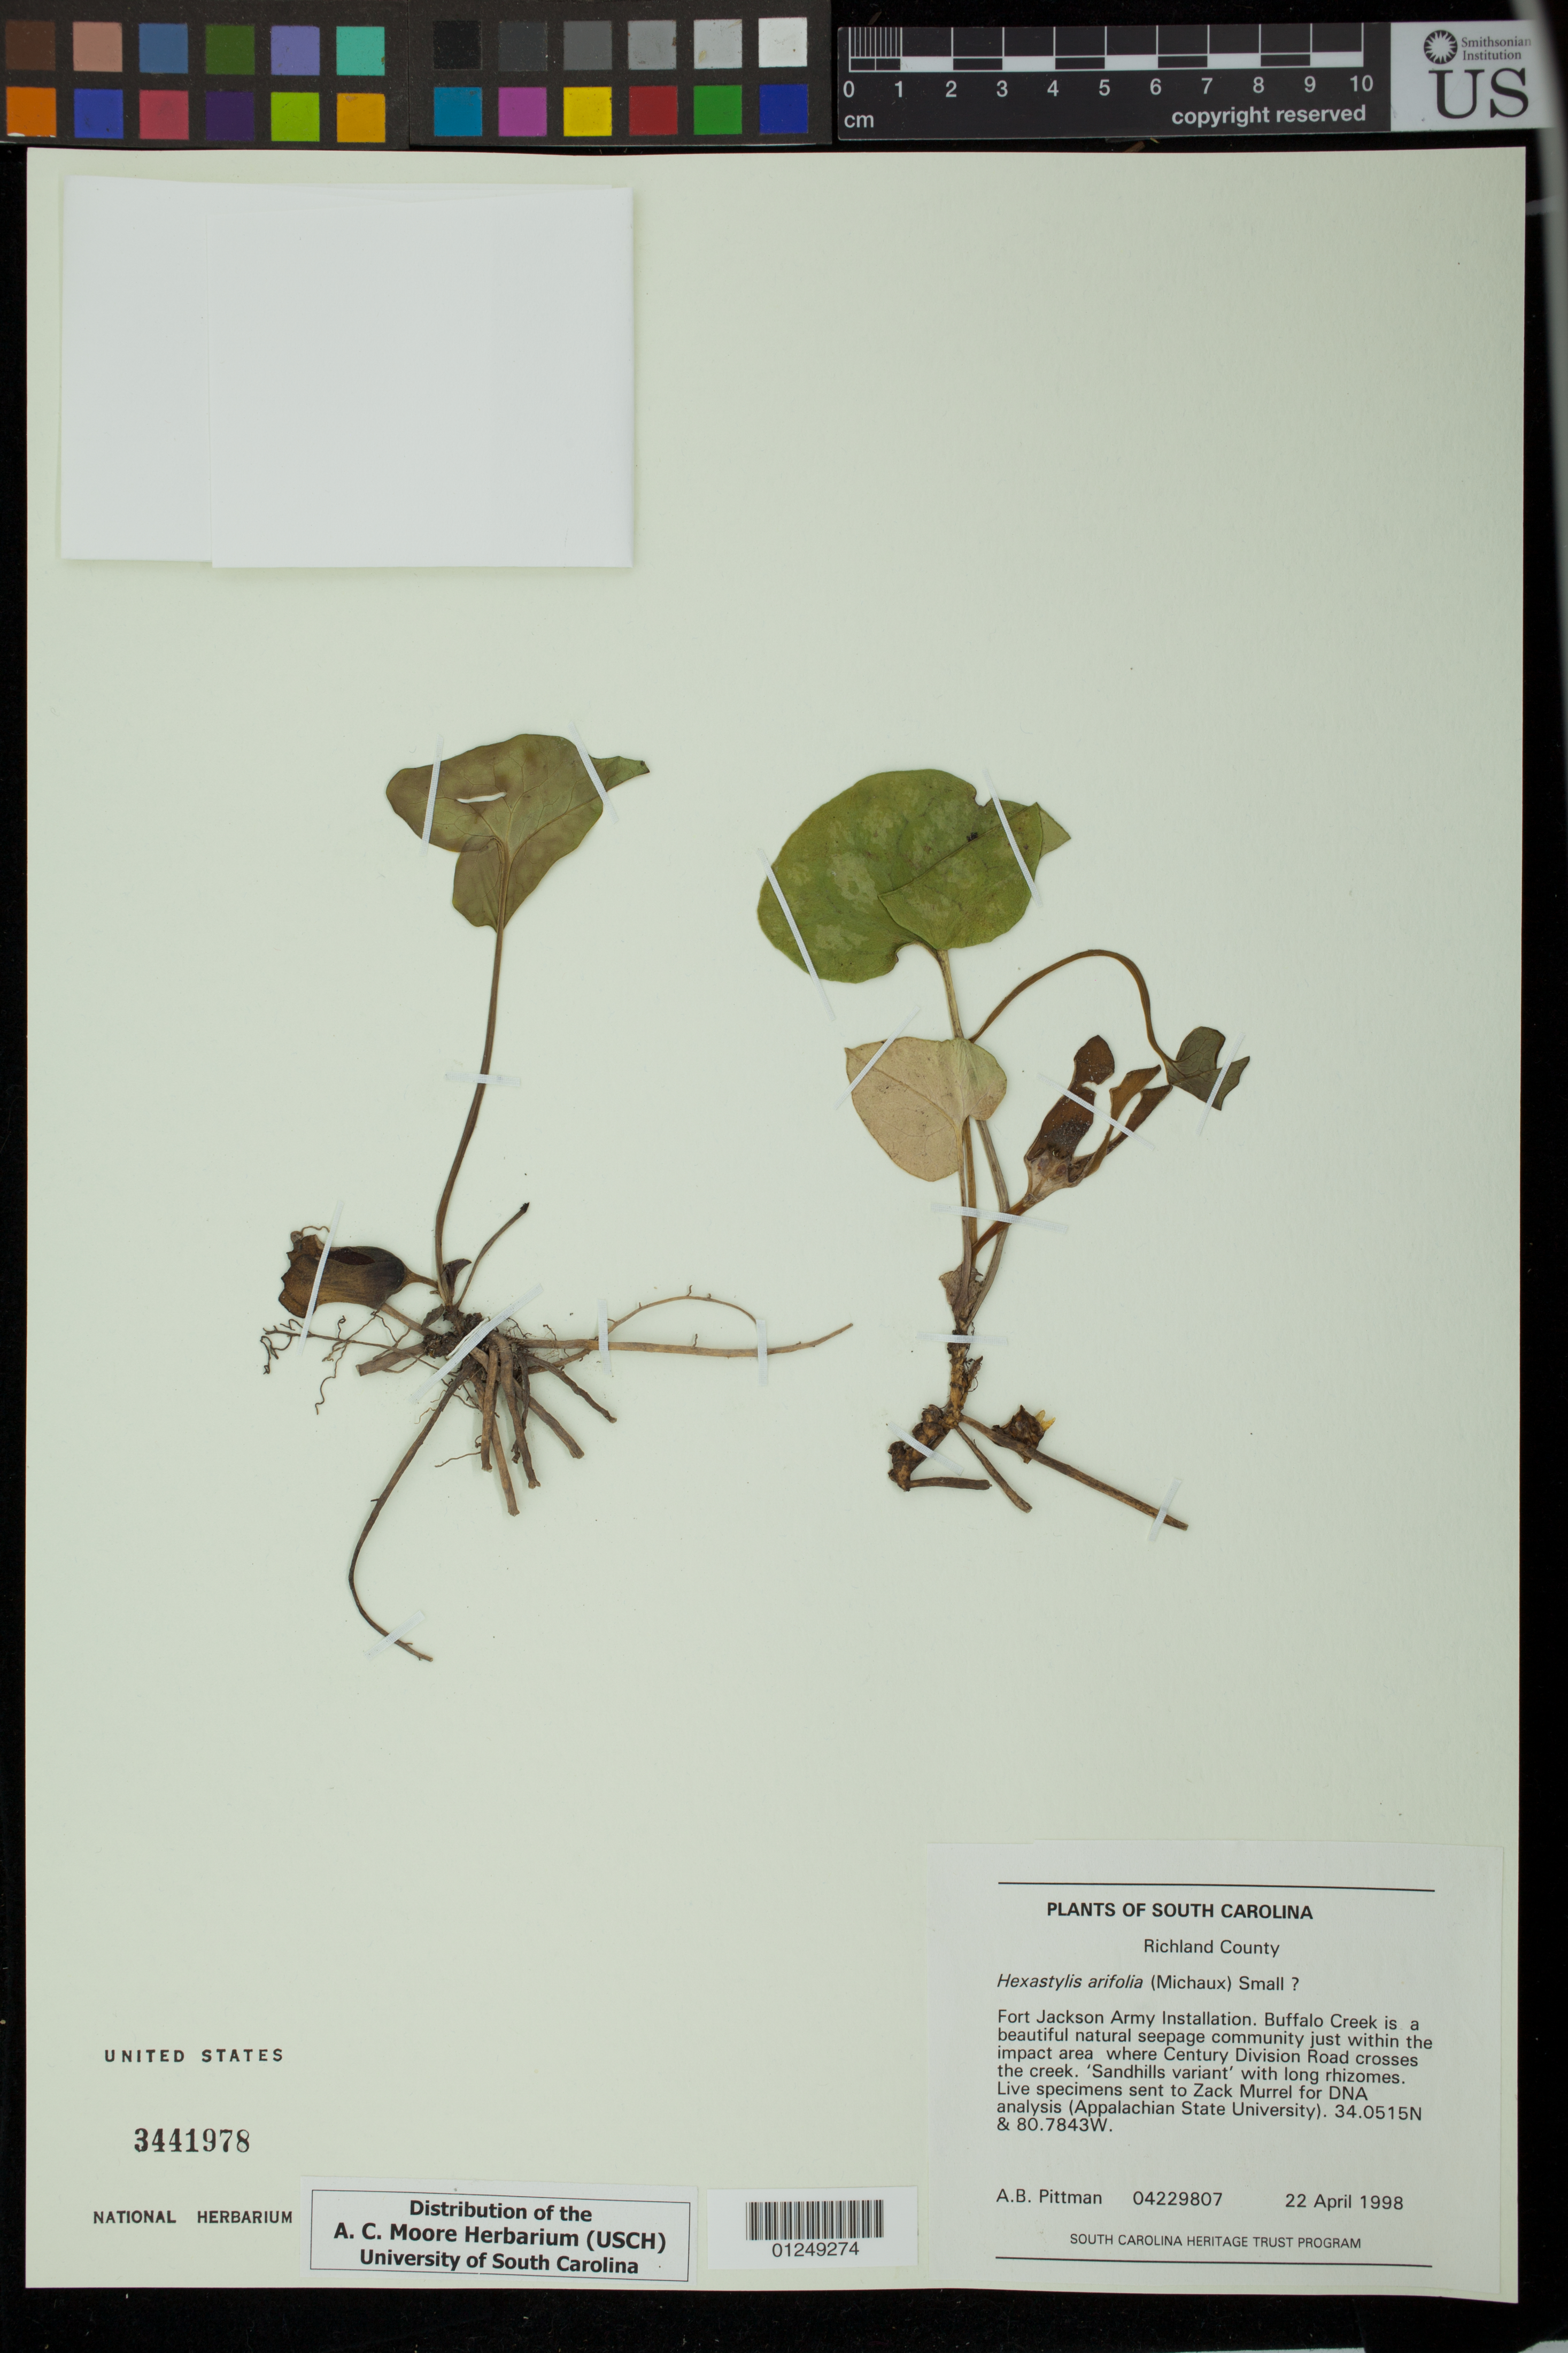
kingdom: Plantae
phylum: Tracheophyta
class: Magnoliopsida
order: Piperales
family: Aristolochiaceae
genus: Hexastylis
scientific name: Hexastylis arifolia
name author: (Michx.) Small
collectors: A. B. Pittman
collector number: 04229807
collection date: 1998-04-22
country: United States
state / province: South Carolina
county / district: Richland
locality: Fort Jackson Army Installation, Buffalo Creek is a beautiful natural seepage area where Century Division Rd. crosses the creek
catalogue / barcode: US 3441978